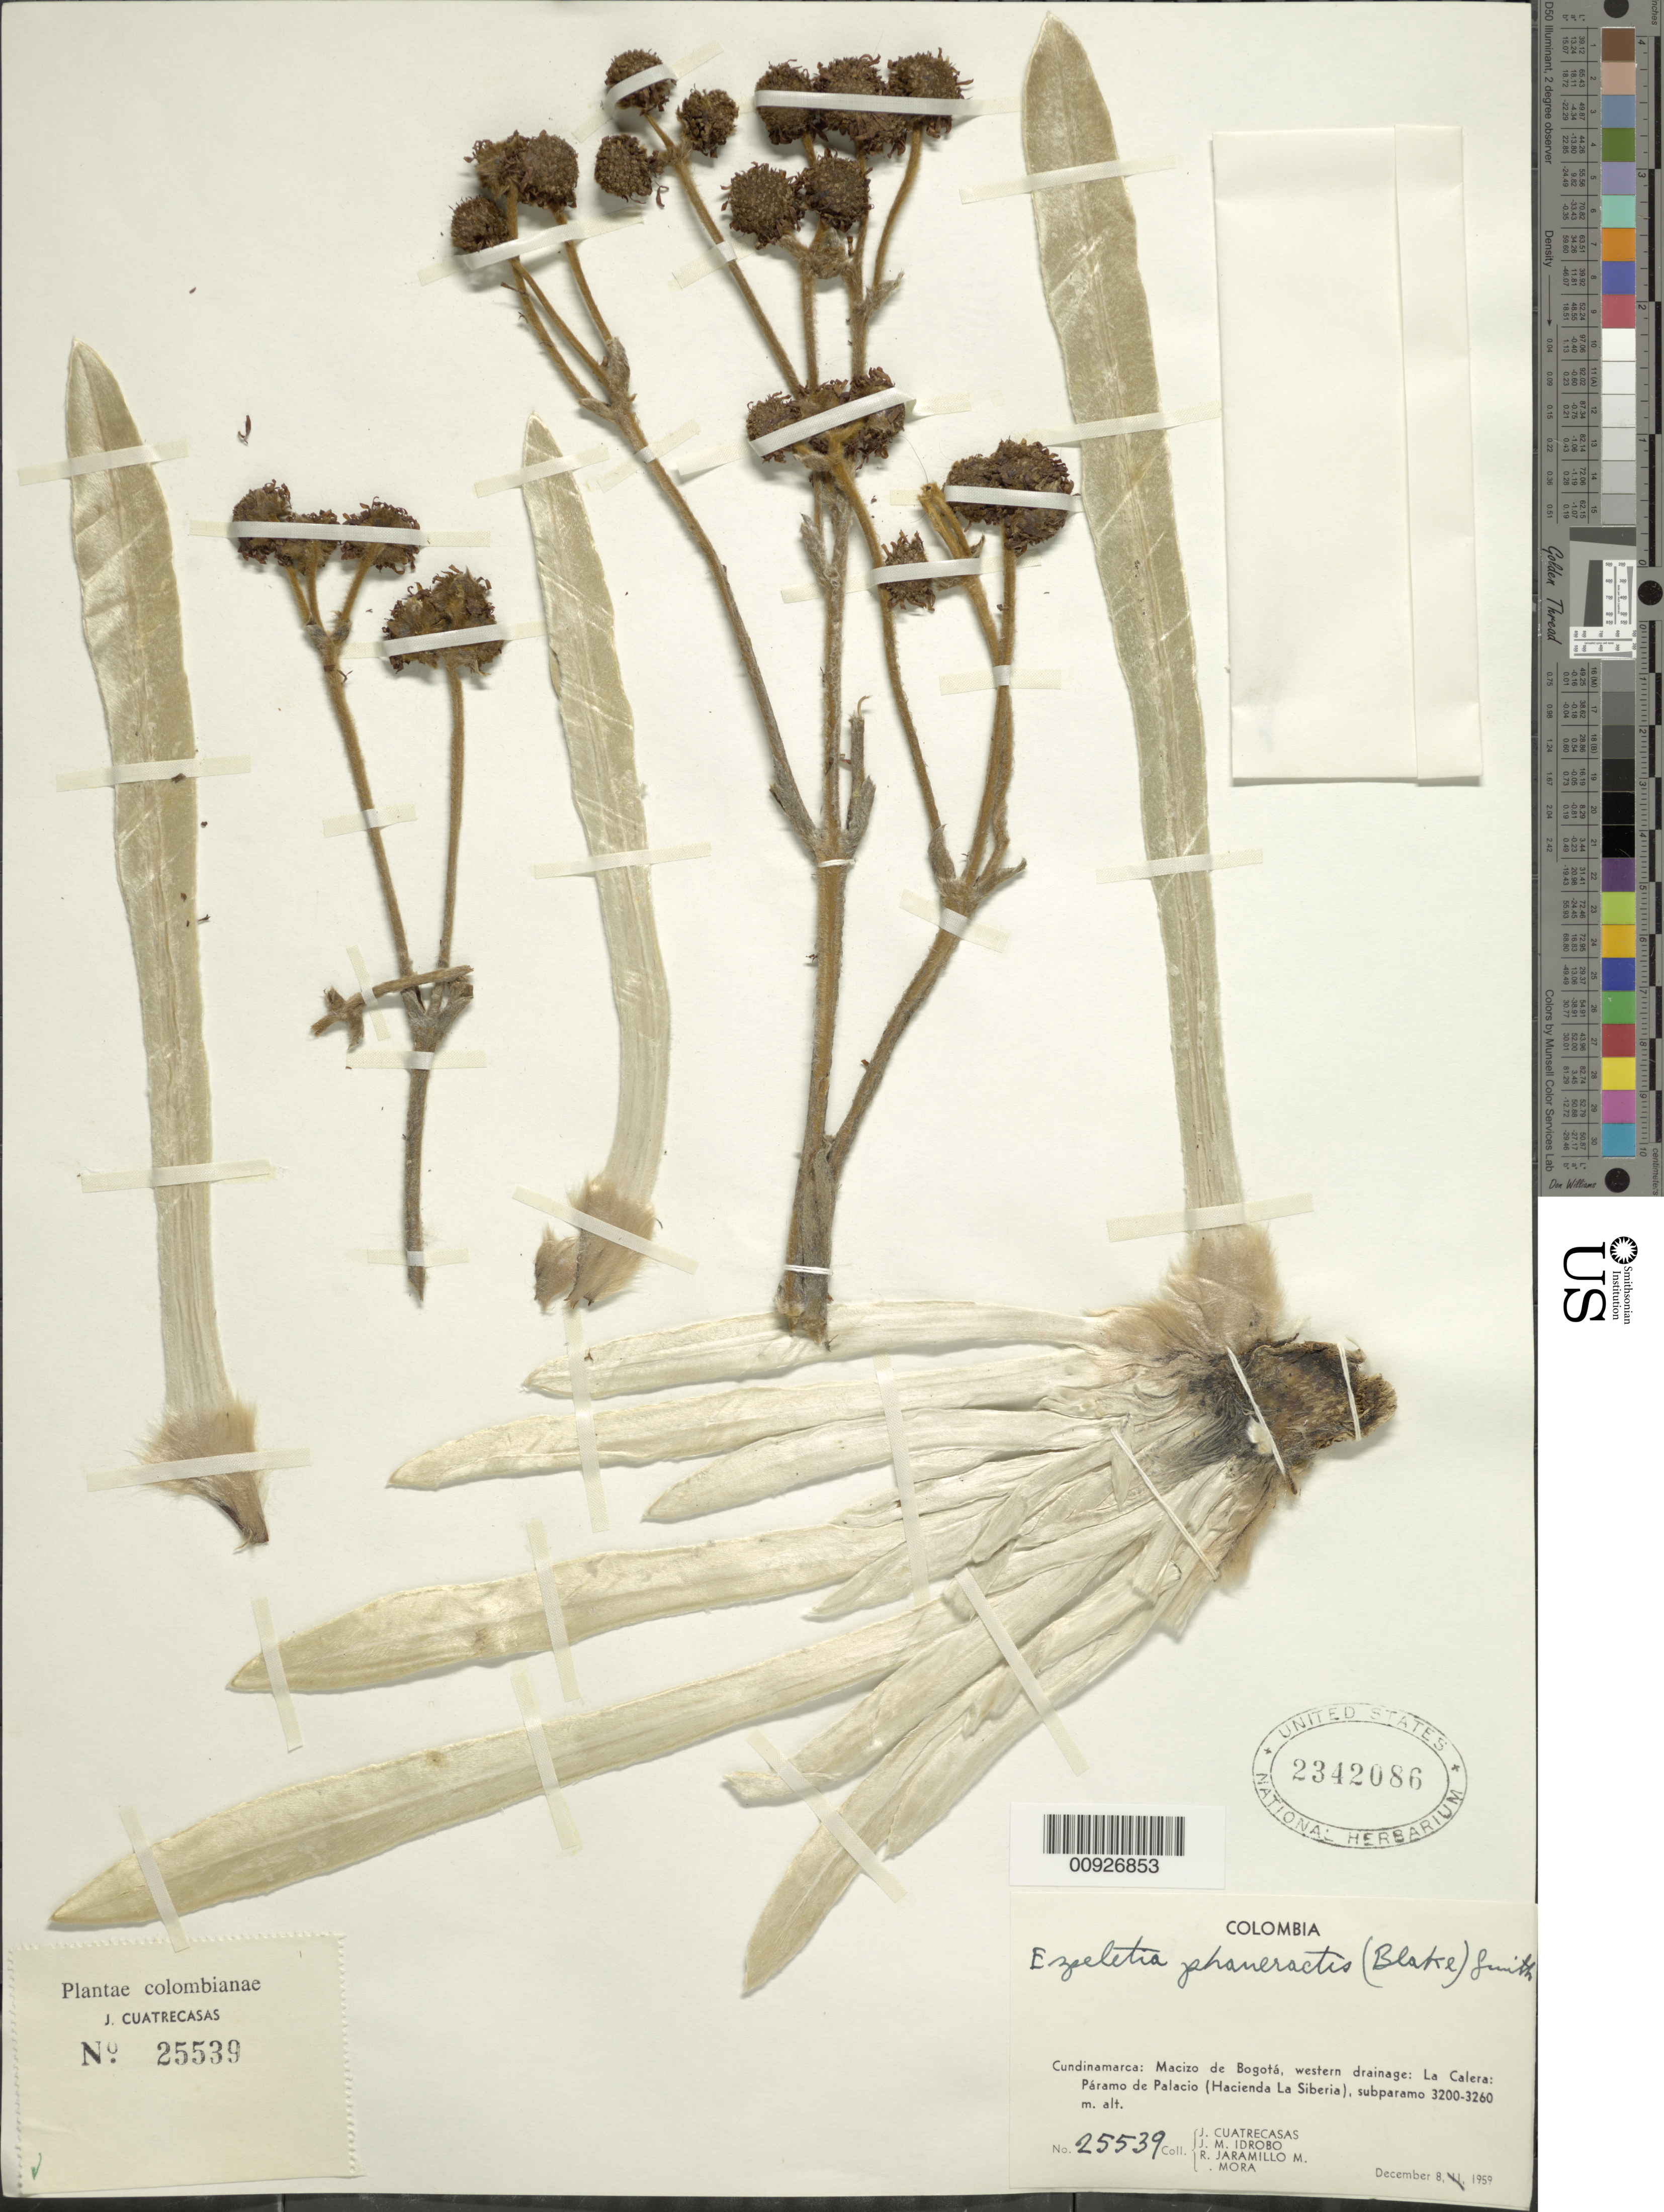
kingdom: Plantae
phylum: Tracheophyta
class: Magnoliopsida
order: Asterales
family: Asteraceae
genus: Espeletia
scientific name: Espeletia argentea f. phaneractis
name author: (S.F. Blake) Cuatrec.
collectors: J. Cuatrecasas, J. M. Idrobo, R. Jaramillo M. & L. E. Mora-Osejo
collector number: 25539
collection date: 1959-12-08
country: Colombia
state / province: Cundinamarca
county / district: M de La Calera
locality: P. de Palacio. Macizo de Bogotá, western drainage: La Calera: Páramo de Palacio (Hacianda La Siberia)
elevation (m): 3200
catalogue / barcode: US 2342086